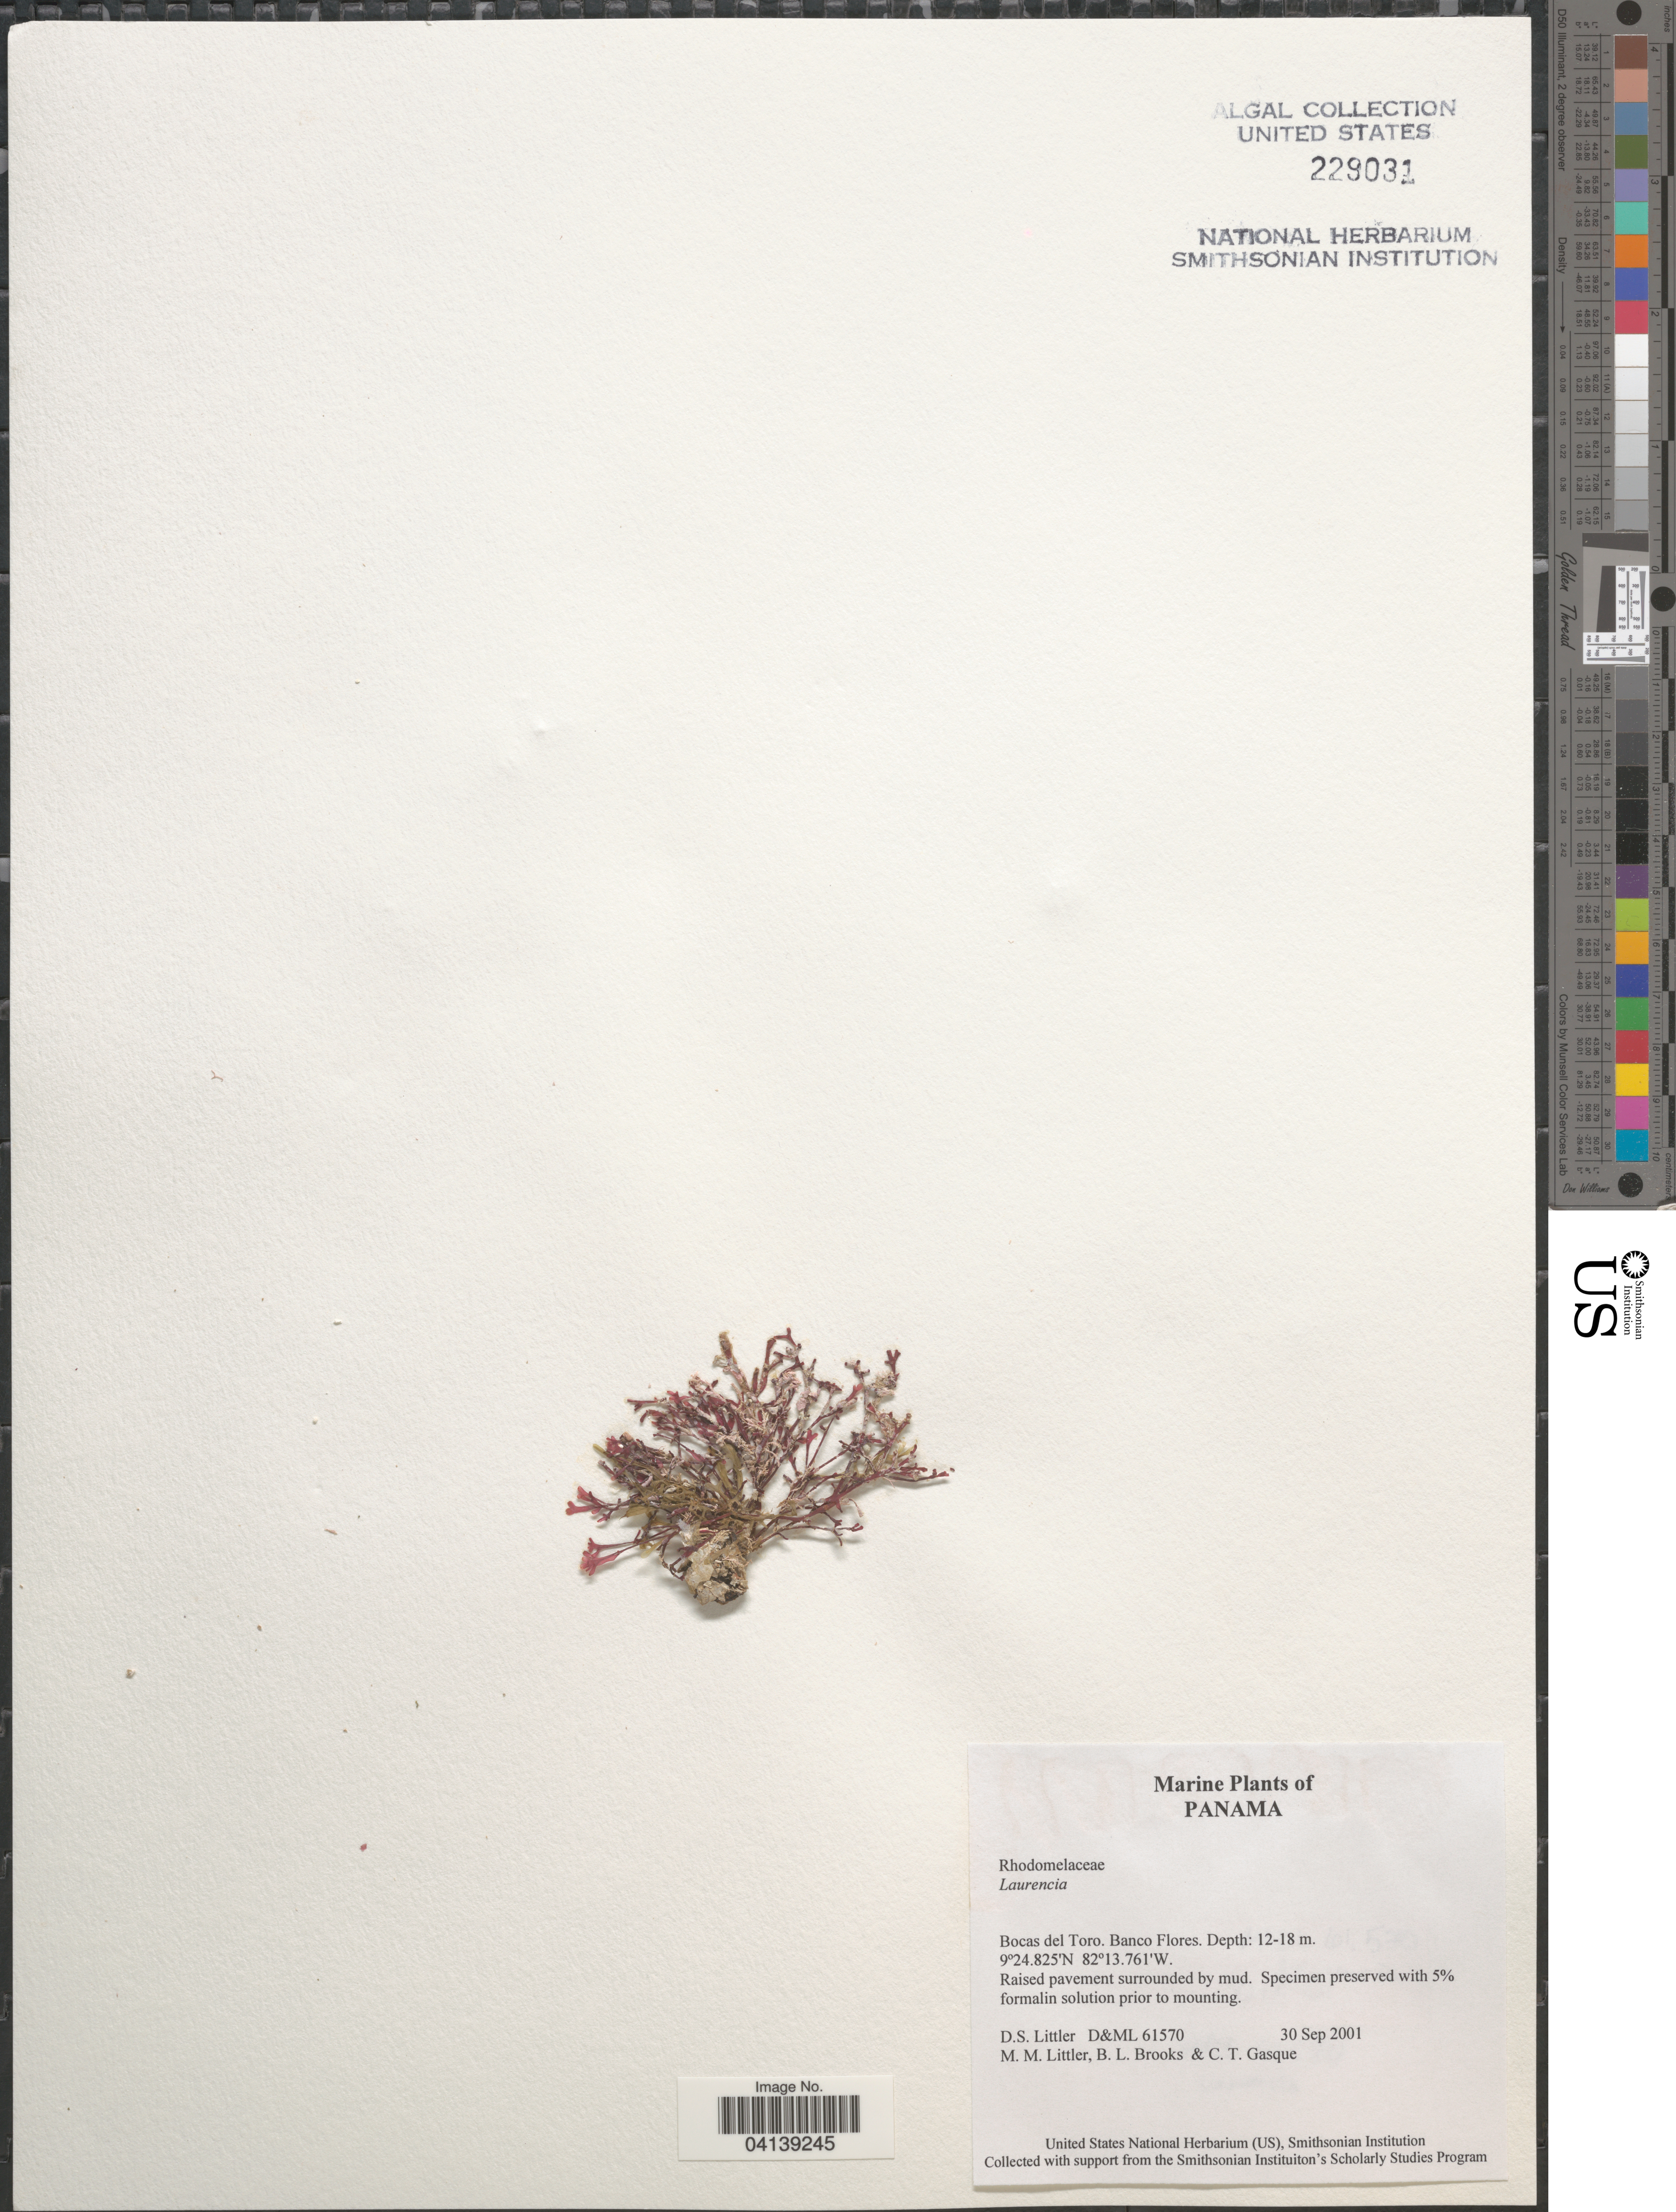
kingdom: Plantae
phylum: Rhodophyta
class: Florideophyceae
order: Ceramiales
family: Rhodomelaceae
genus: Laurencia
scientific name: Laurencia sp.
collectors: D. S. Littler, B. Brooks & C. Gasque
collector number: D&ML61570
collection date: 2001-09-30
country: Panama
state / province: Bocas del Toro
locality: Banco Flores.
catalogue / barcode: US 229031